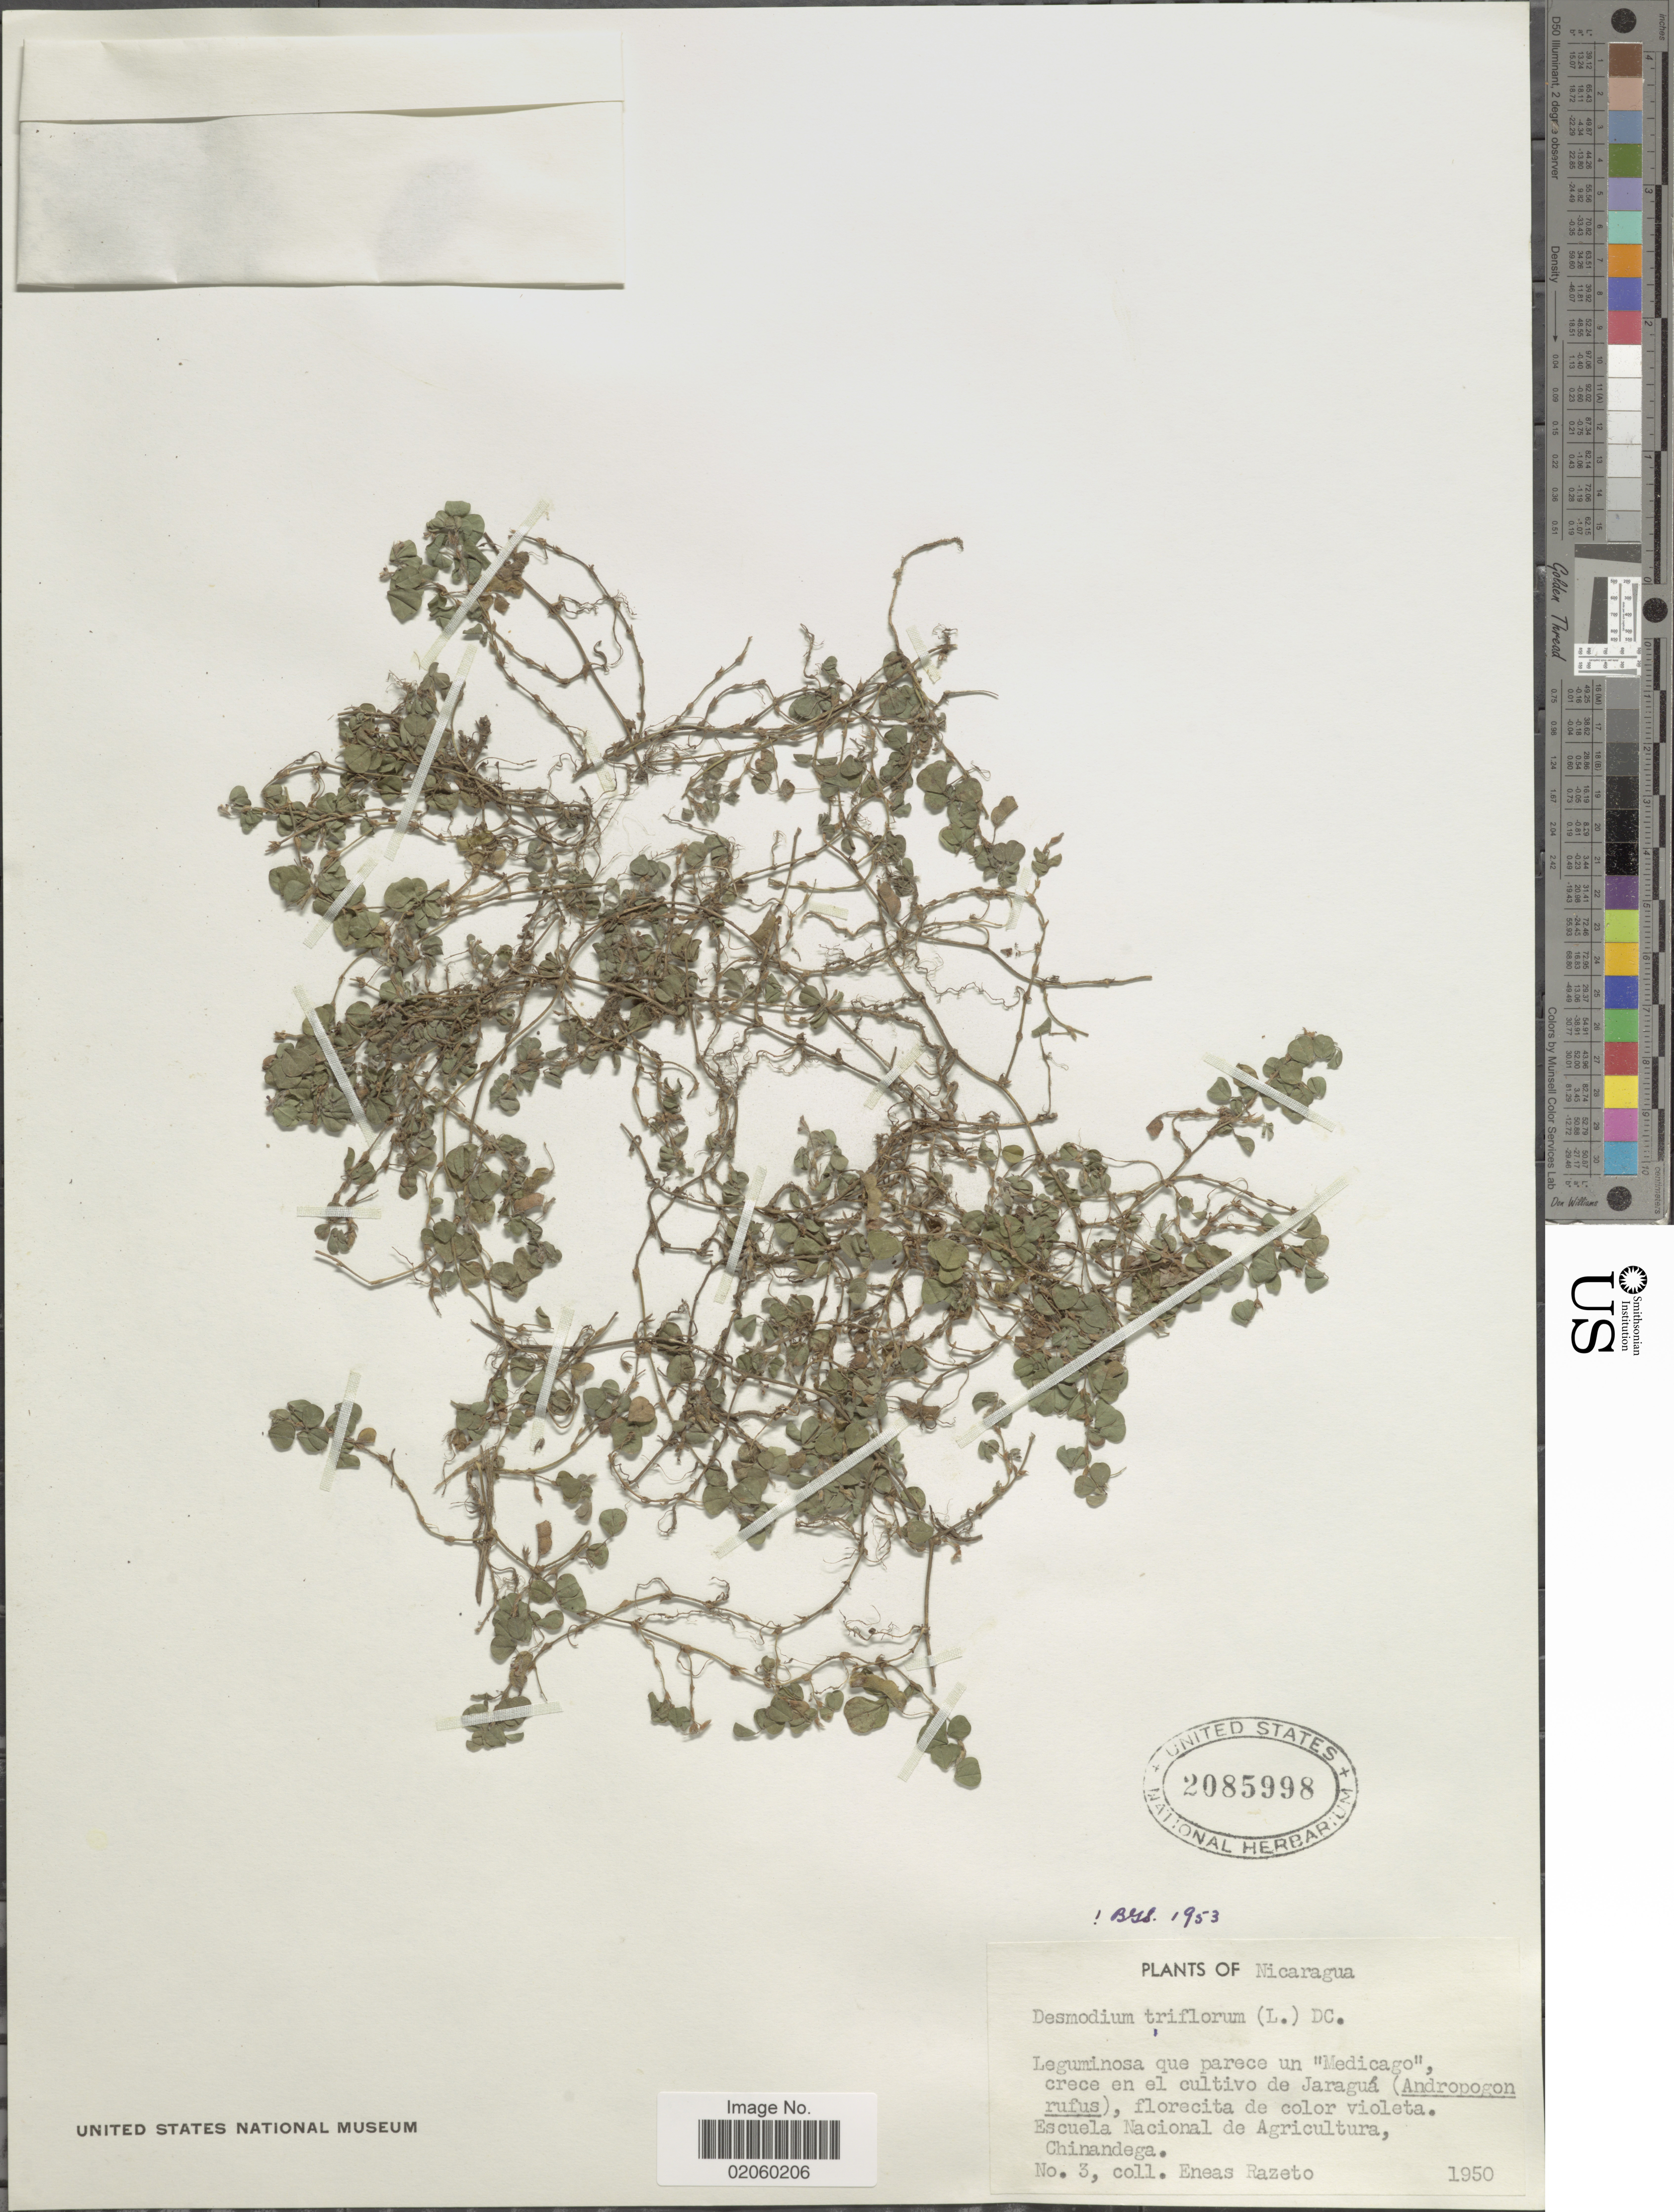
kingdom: Plantae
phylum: Tracheophyta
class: Magnoliopsida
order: Fabales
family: Fabaceae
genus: Grona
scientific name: Grona triflora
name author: (L.) H. Ohashi & K. Ohashi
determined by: Strong, Mark T., (BOT), Smithsonian Institution - National Museum of Natural History (UNITED STATES)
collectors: E. Razeto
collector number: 3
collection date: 1950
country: Nicaragua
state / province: Chinandega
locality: Escuela National de Agricultura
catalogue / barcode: US 2085998